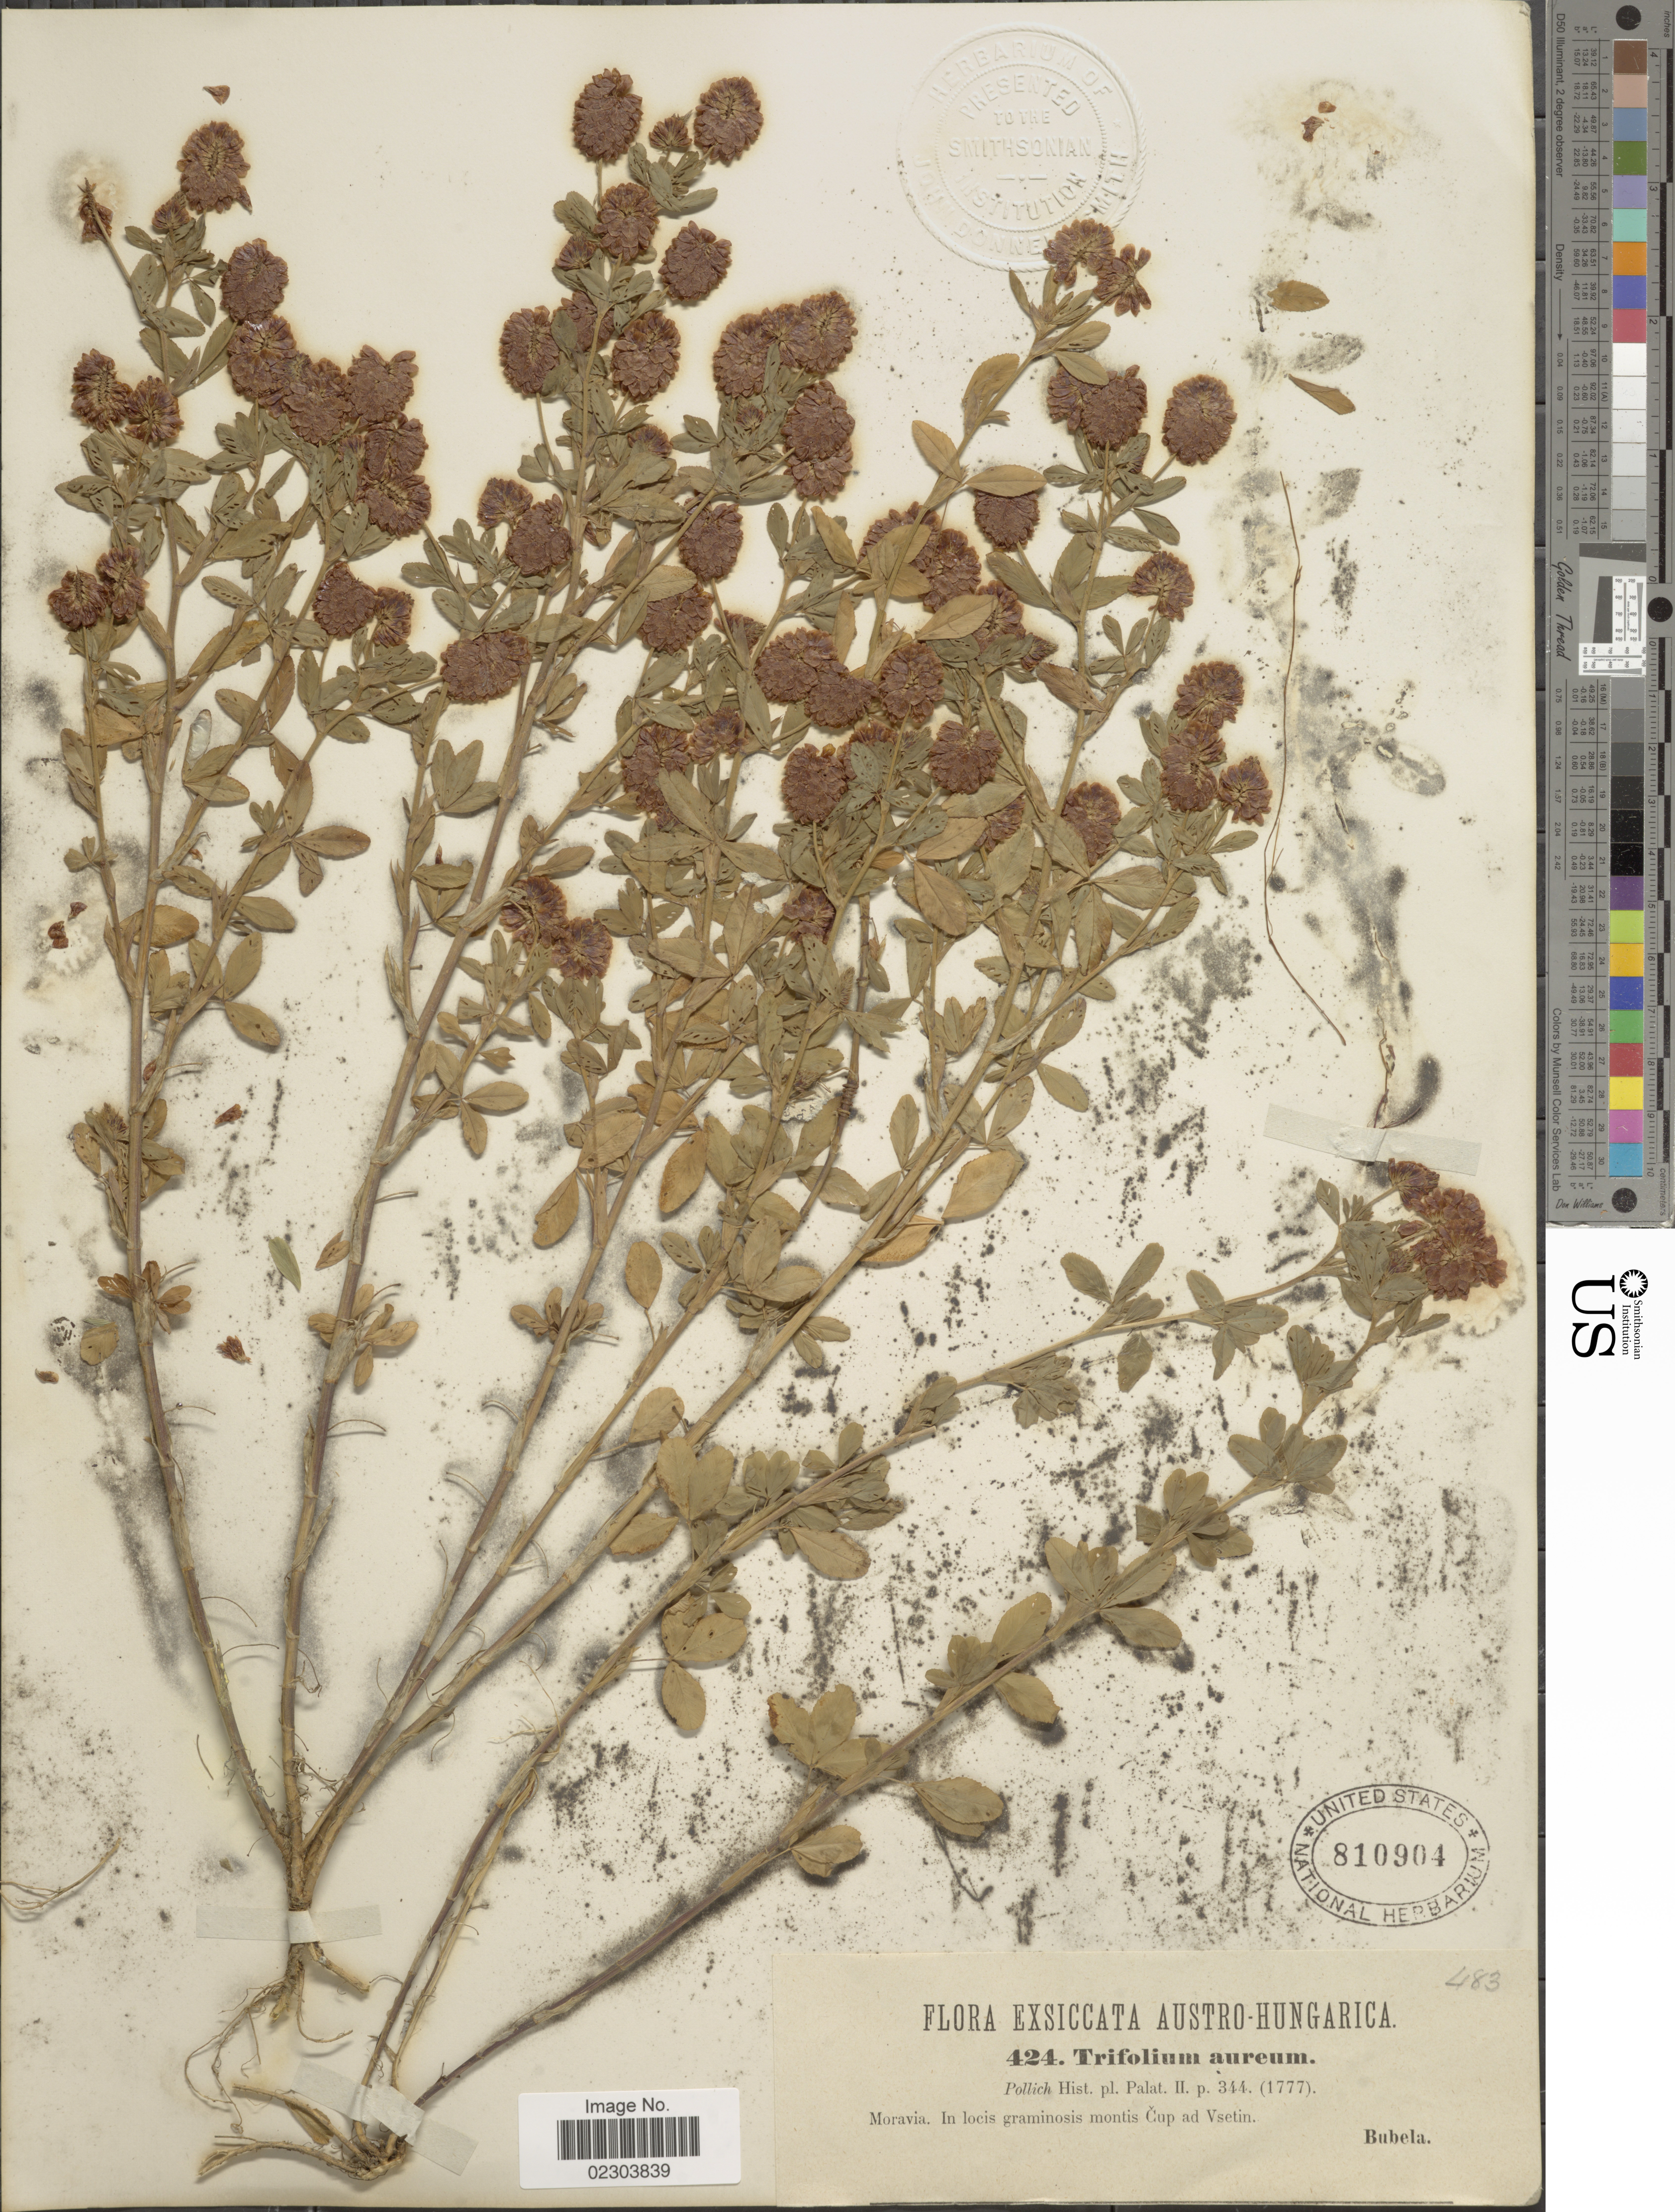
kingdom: Plantae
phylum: Tracheophyta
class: Magnoliopsida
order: Fabales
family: Fabaceae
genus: Trifolium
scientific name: Trifolium aureum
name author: Pollich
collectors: Bubela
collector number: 424/483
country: Hungary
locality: Austro-Hungarica, Moravia, in locis graminosis montis Cup ad Vsetin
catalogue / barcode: US 810904